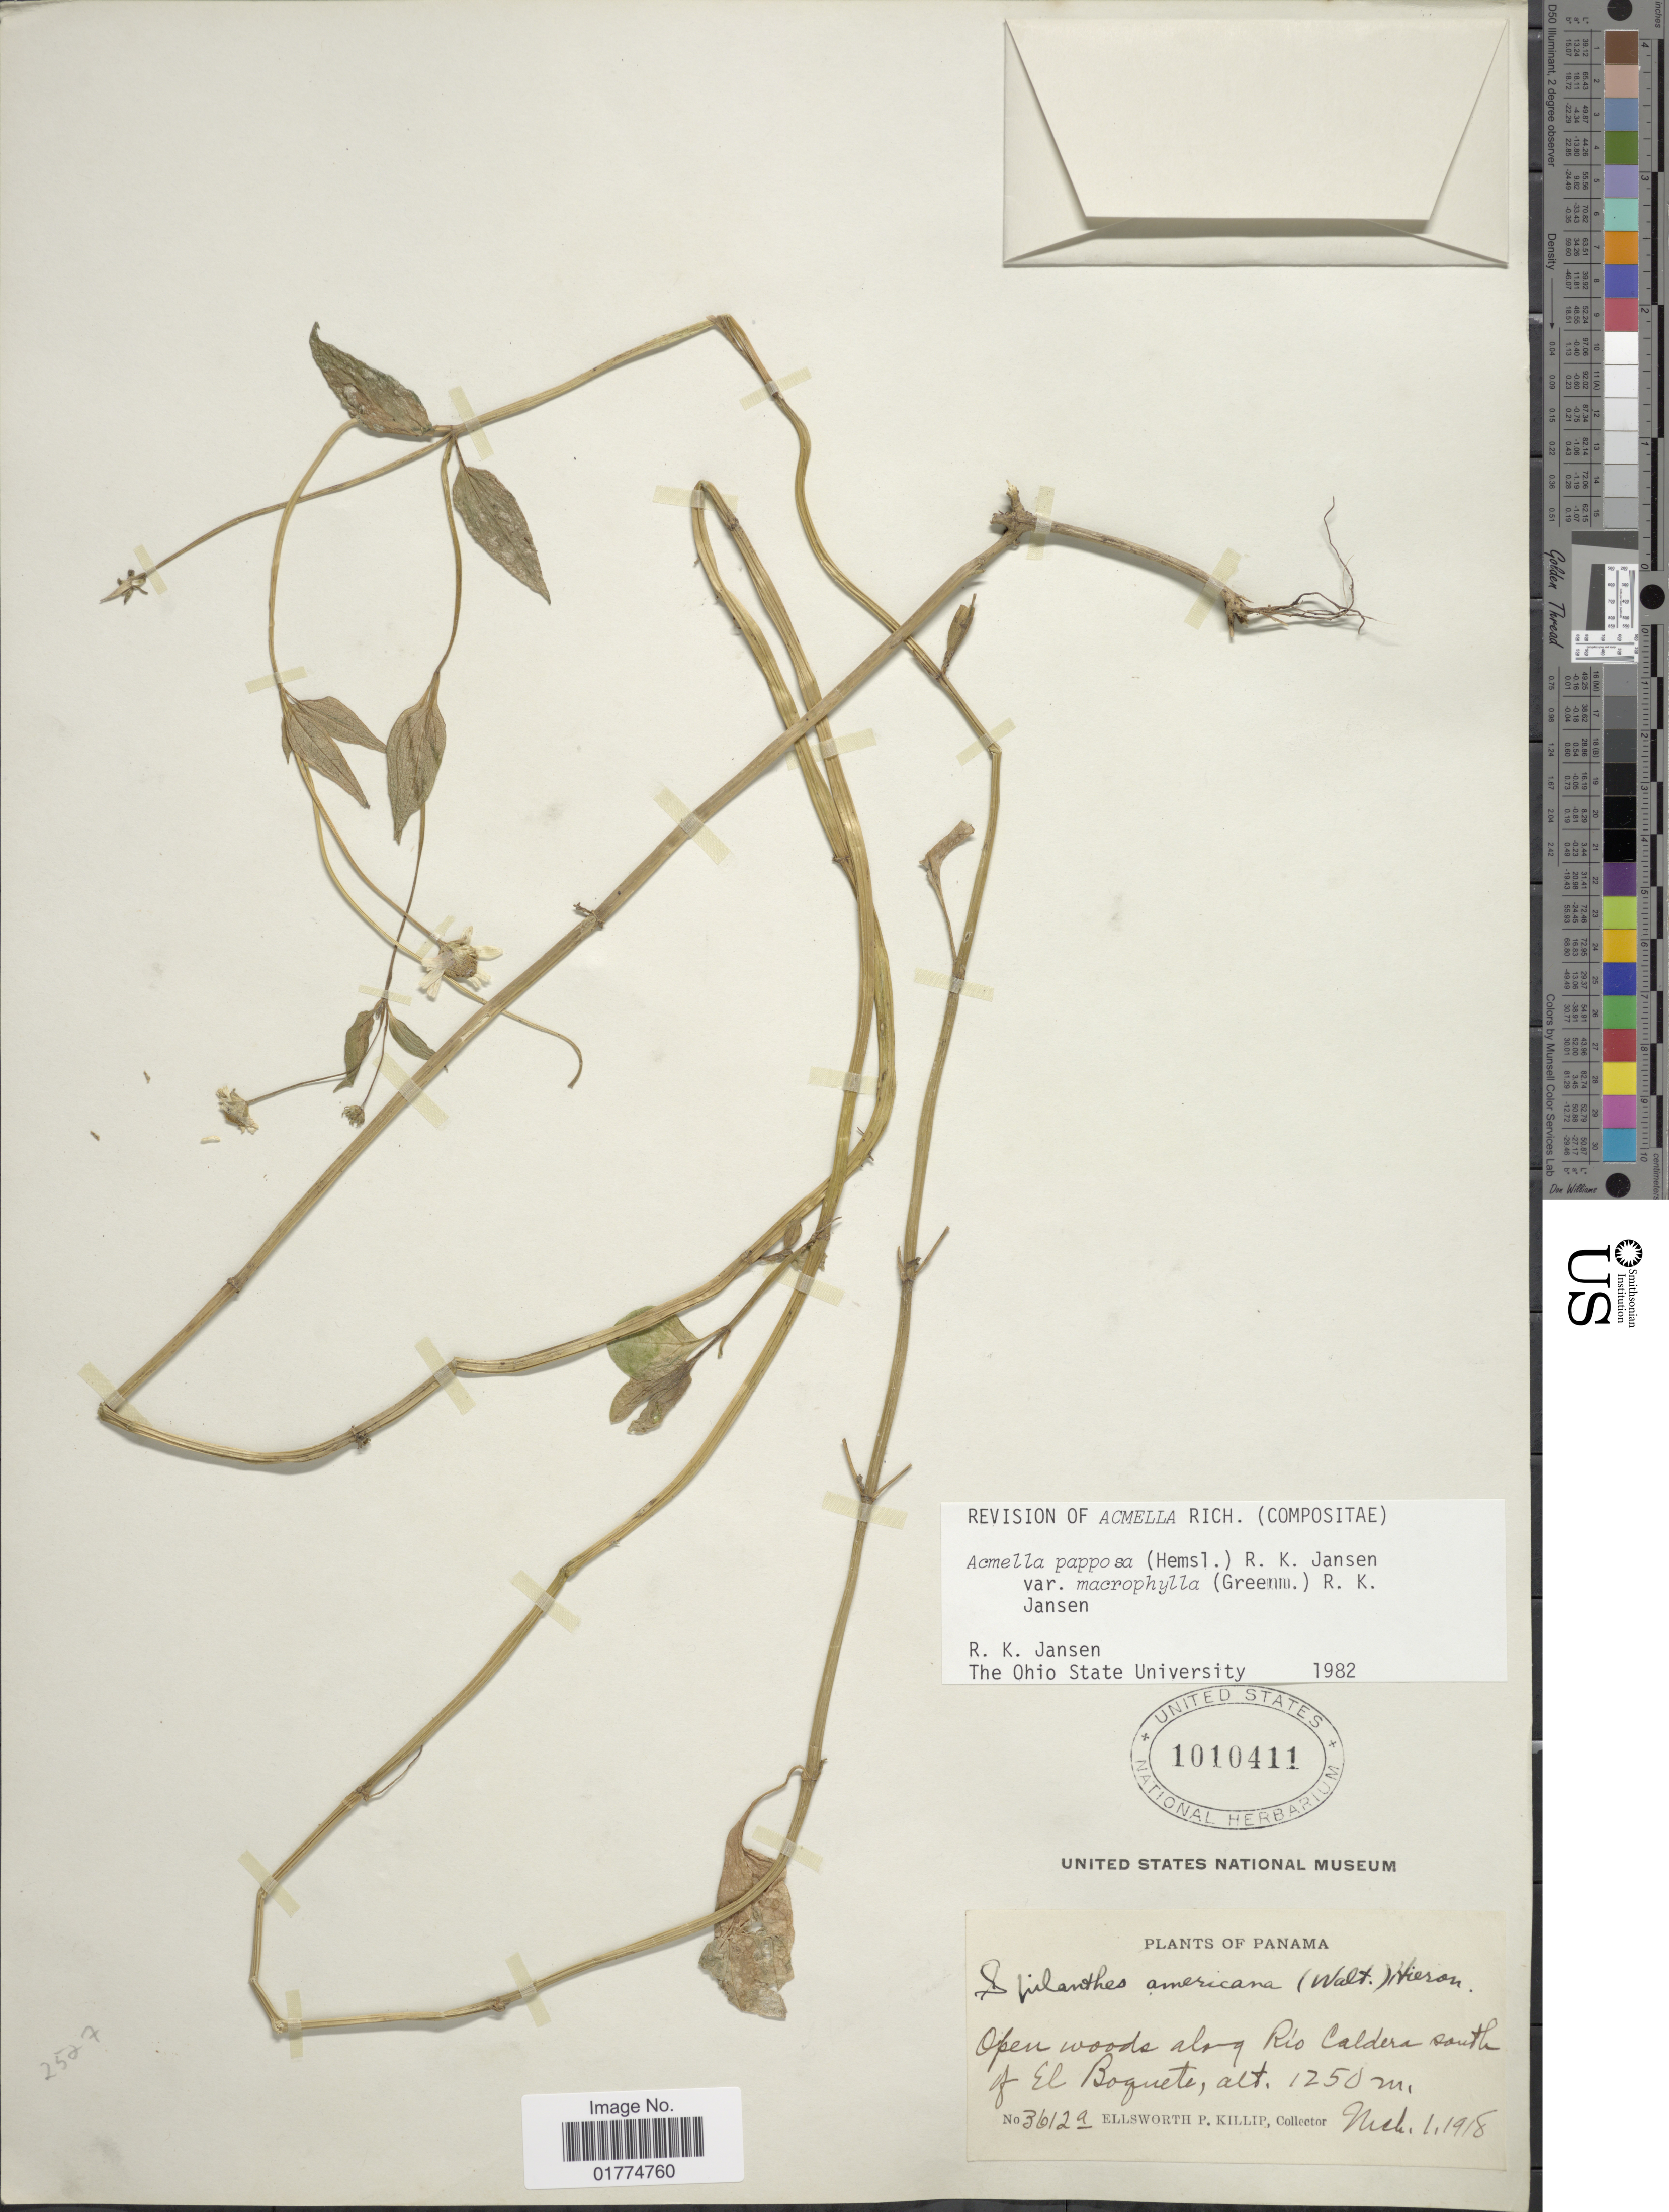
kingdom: Plantae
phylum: Tracheophyta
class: Magnoliopsida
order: Asterales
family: Asteraceae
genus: Acmella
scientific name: Acmella papposa var. macrophylla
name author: (Greenm.) R.K. Jansen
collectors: E. P. Killip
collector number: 3612a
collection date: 1918-03-01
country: Panama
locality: Along Río Caldera south of El Boquete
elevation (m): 1250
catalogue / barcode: US 1010411